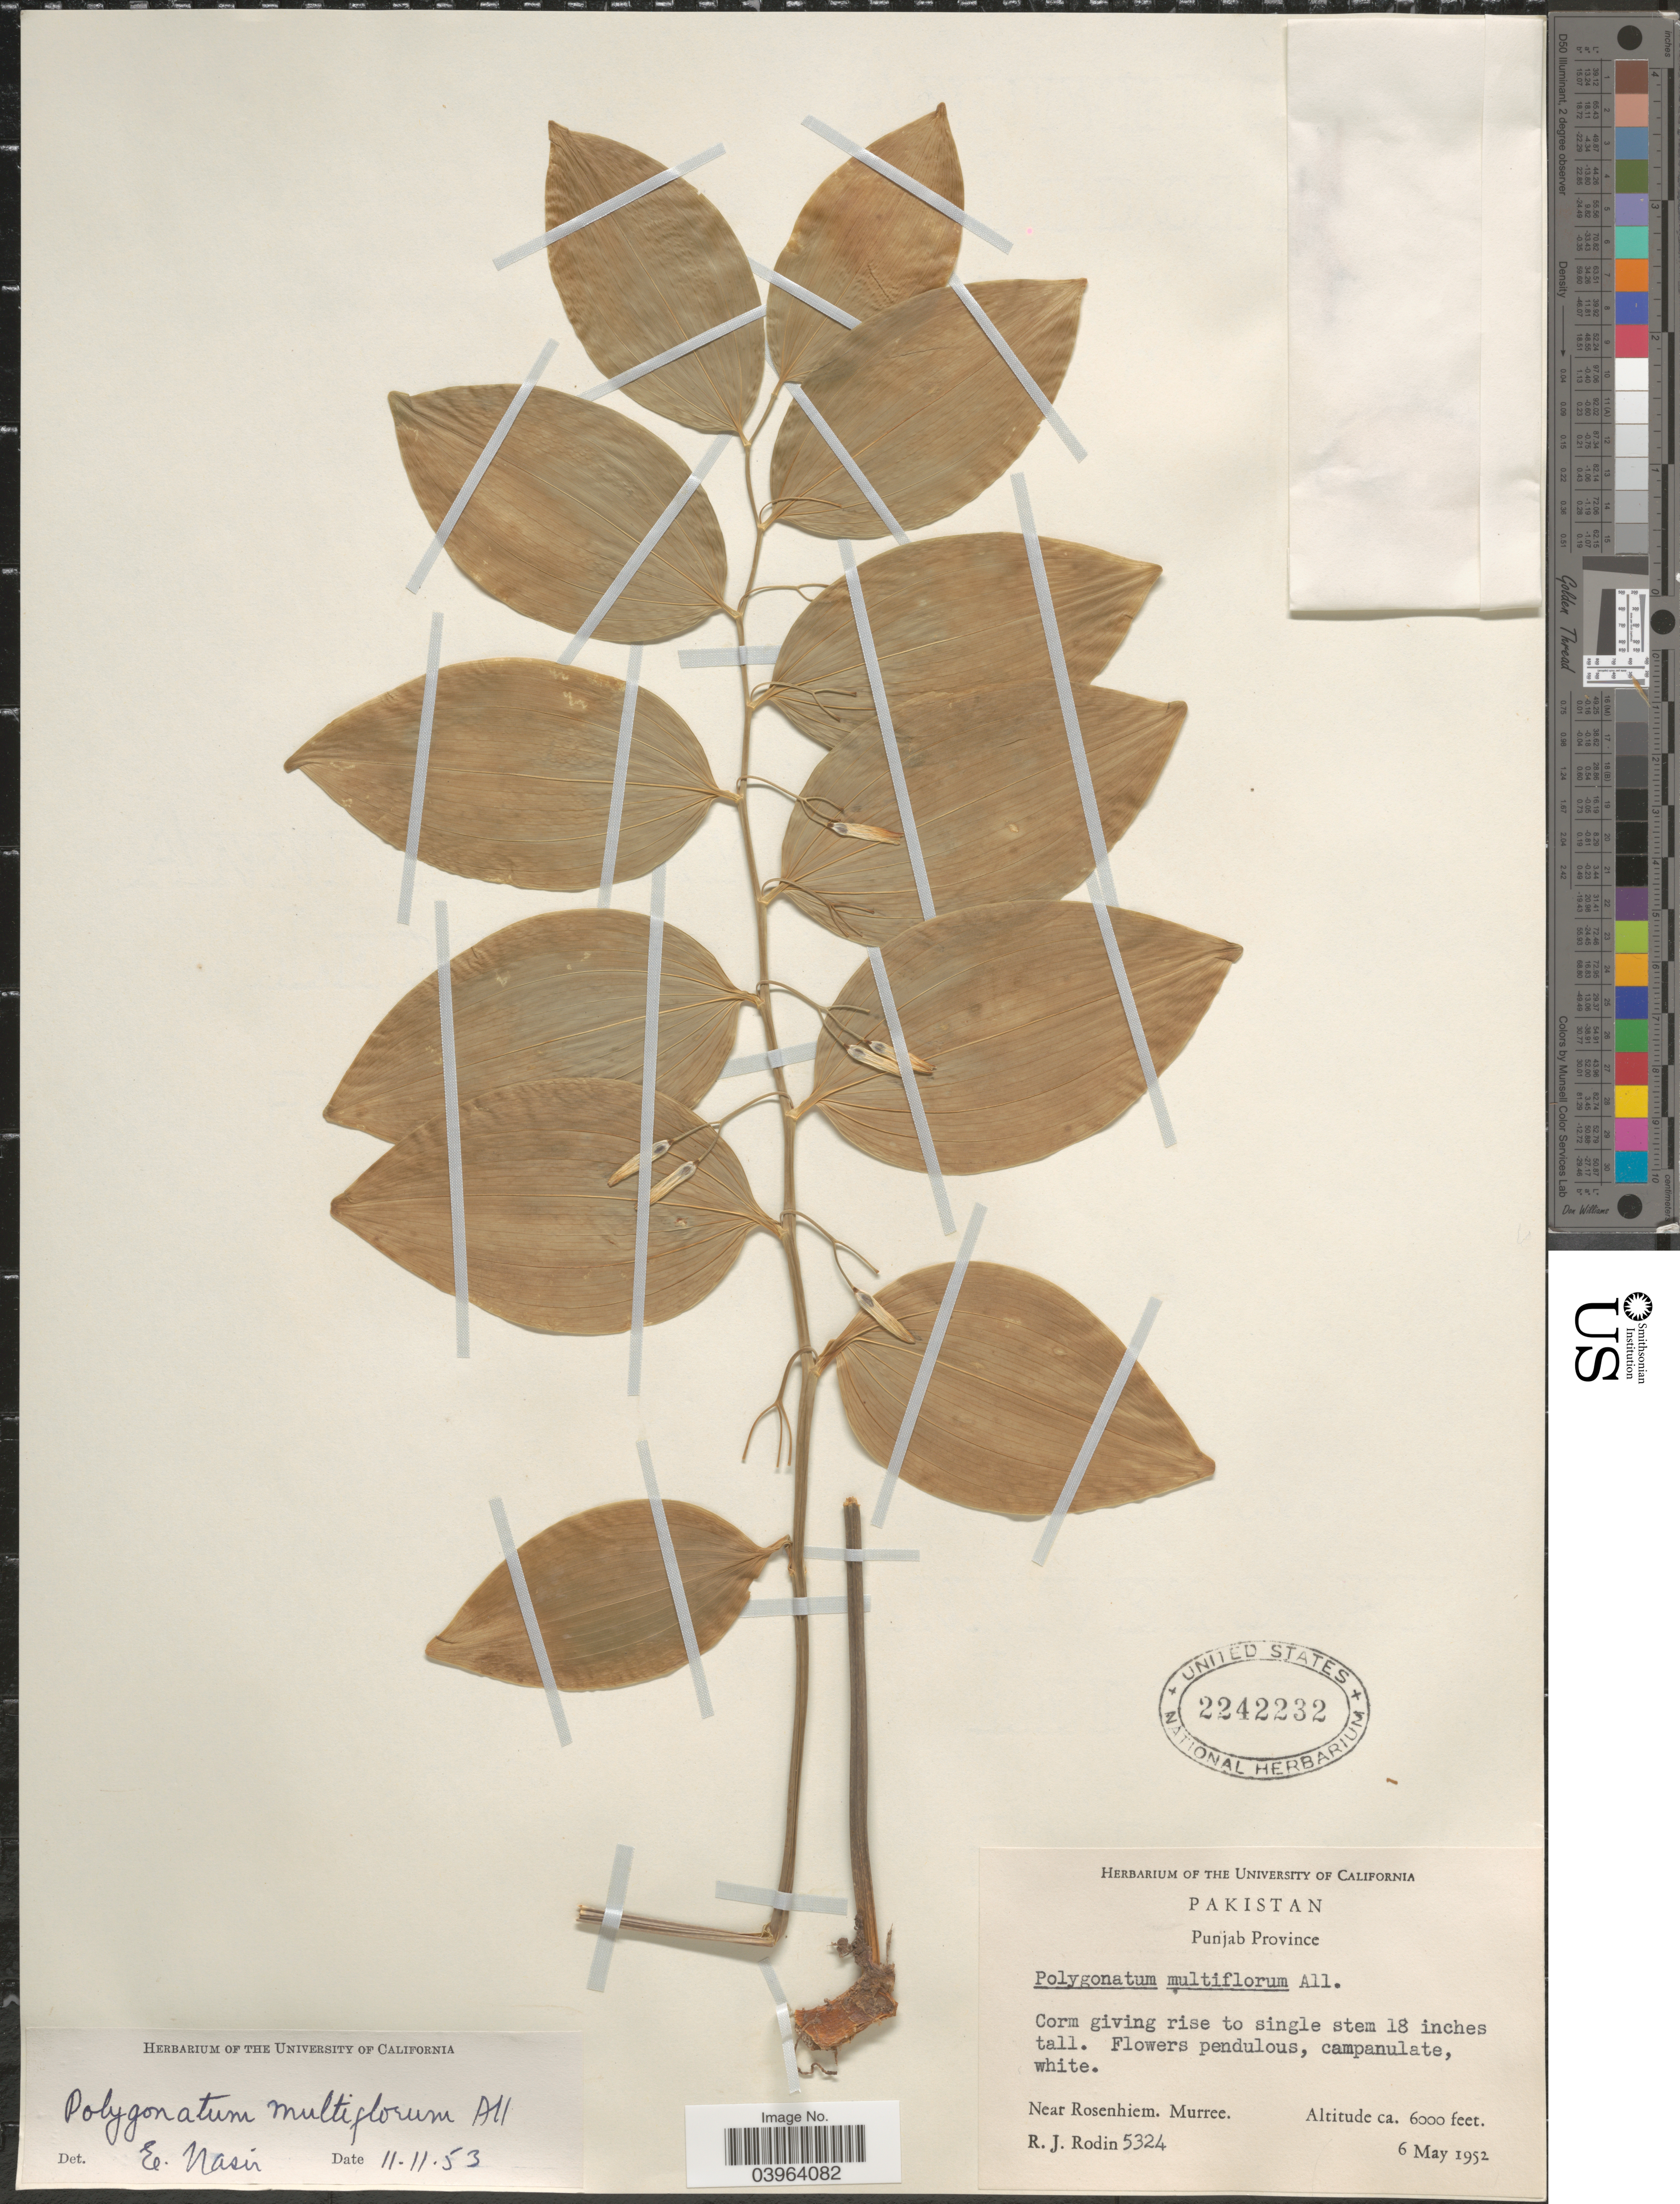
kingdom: Plantae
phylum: Tracheophyta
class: Liliopsida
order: Asparagales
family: Asparagaceae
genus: Polygonatum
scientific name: Polygonatum multiflorum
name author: (L.) All.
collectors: R. J. Rodin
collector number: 5324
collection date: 1952-05-06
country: Pakistan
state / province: Punjab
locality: Near Rosenhiem. Murree.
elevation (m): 1829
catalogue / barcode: US 2242232